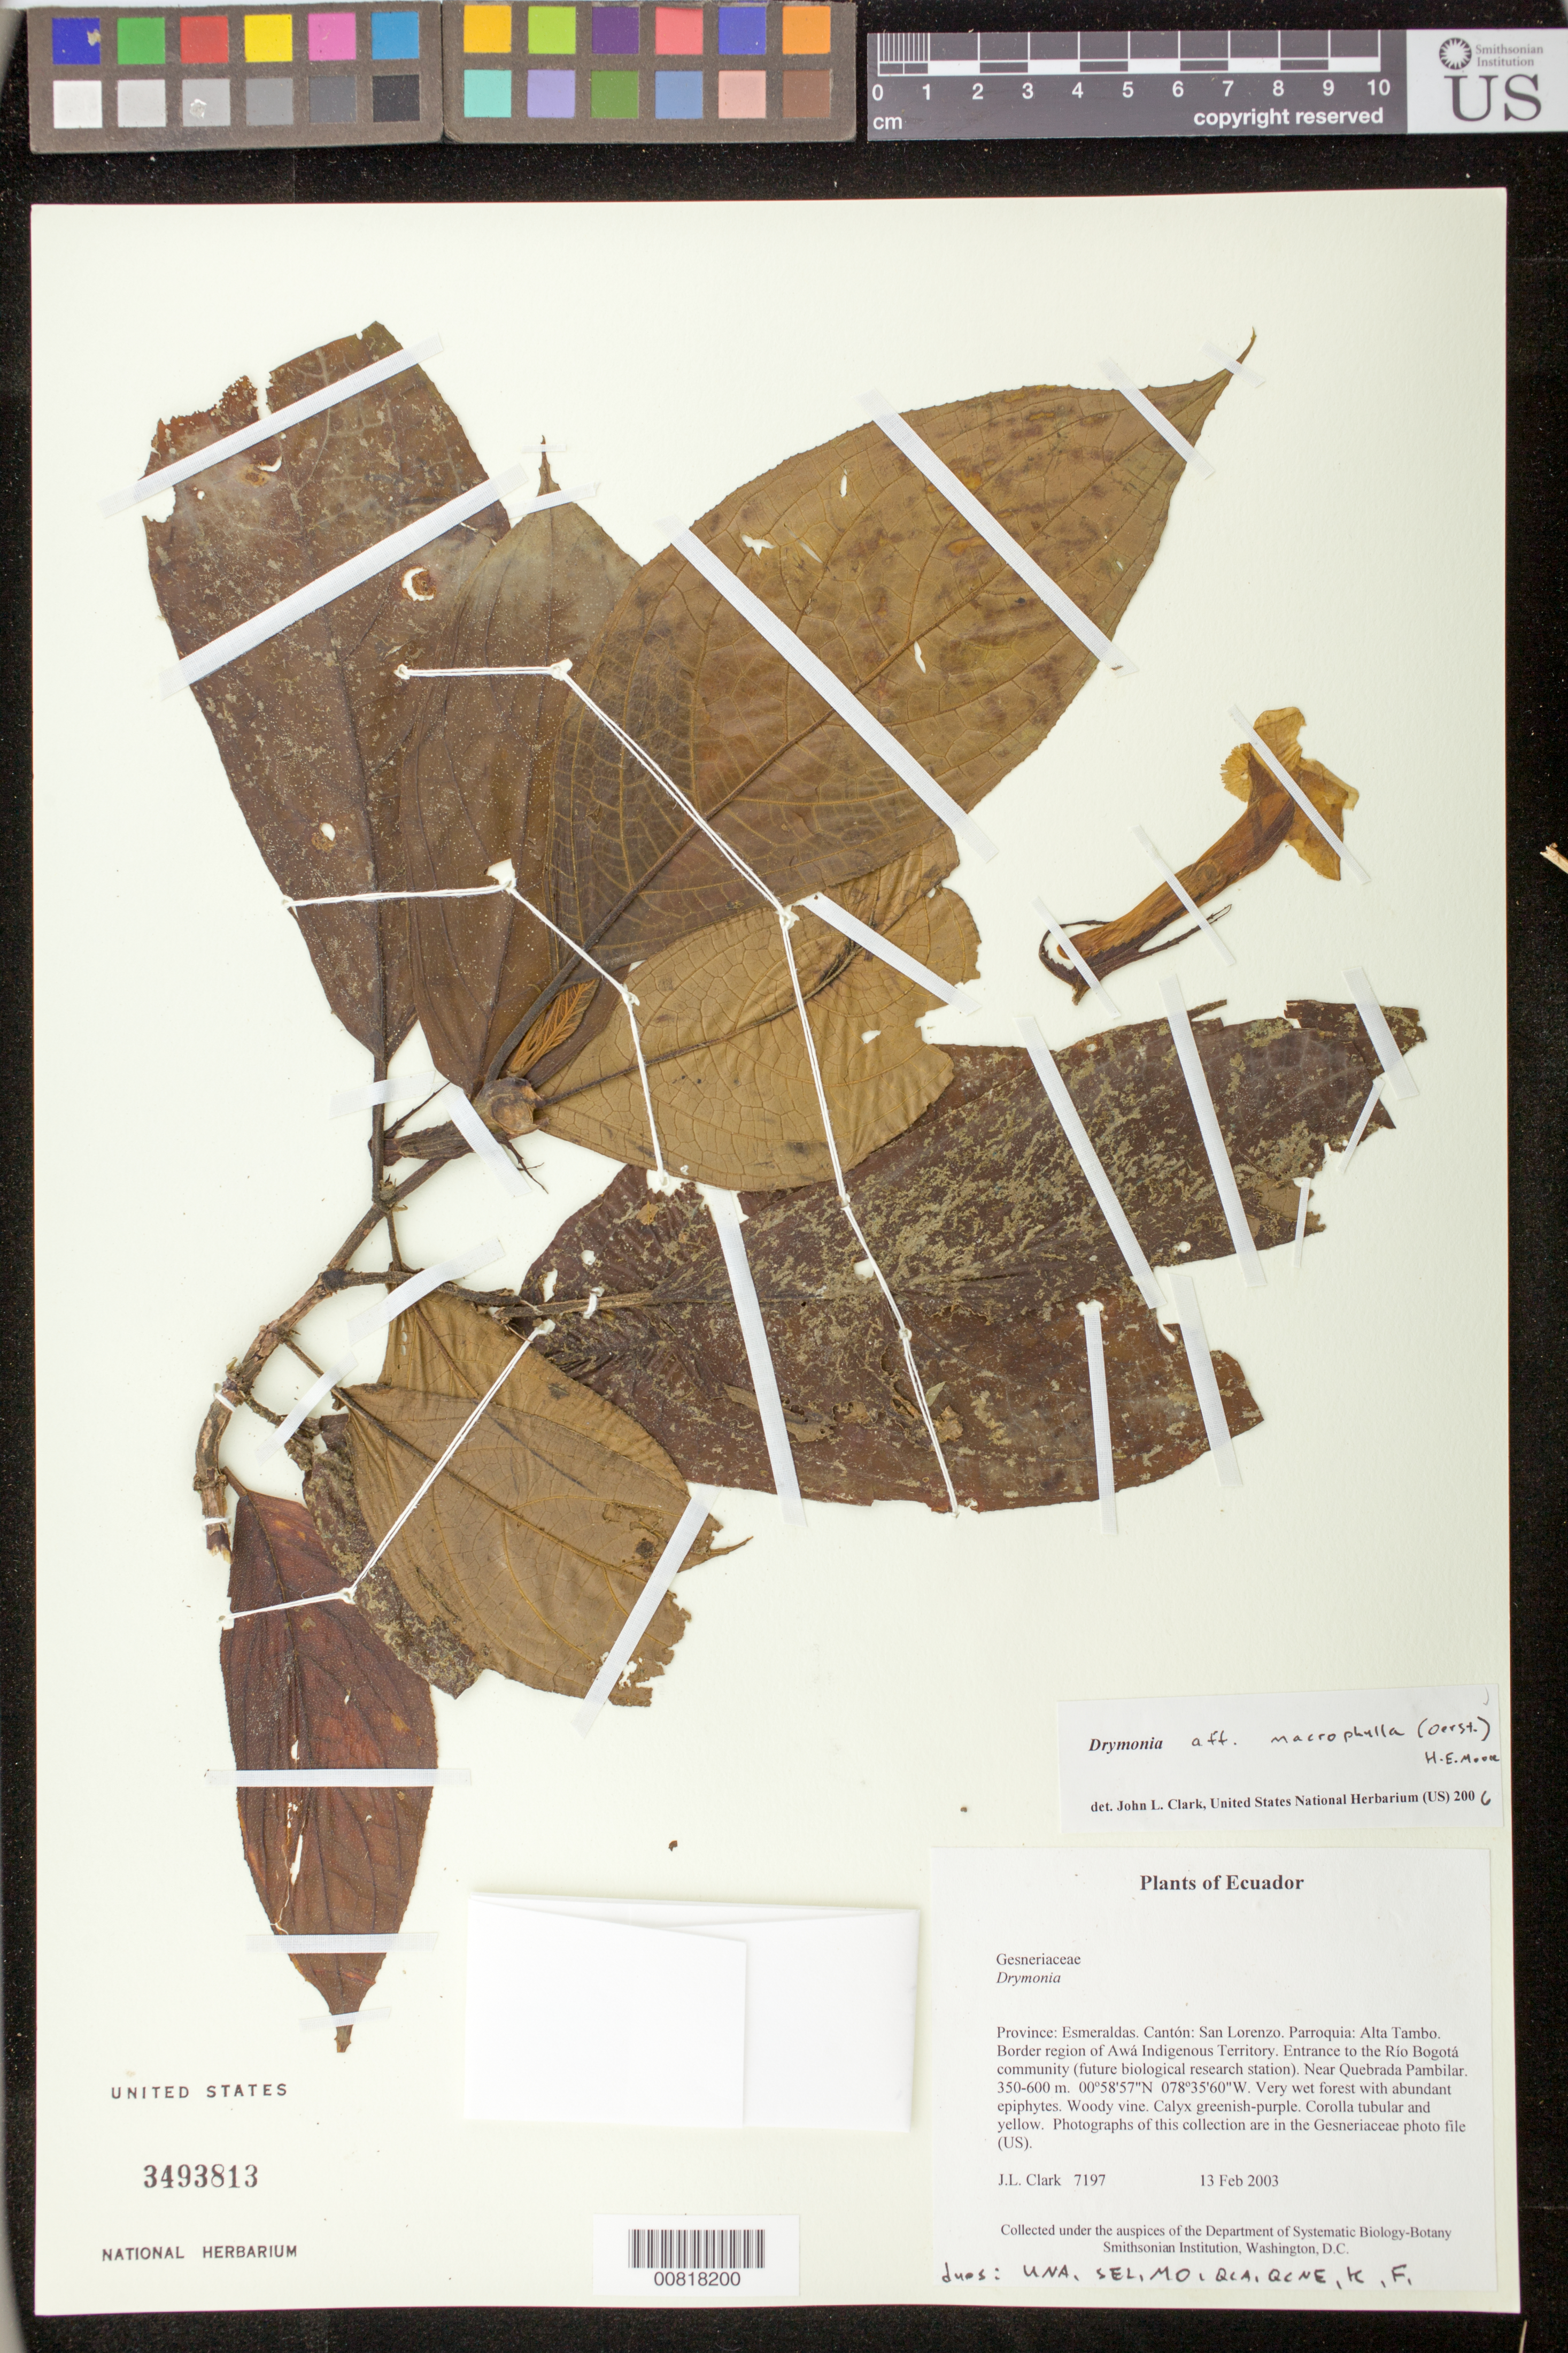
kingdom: Plantae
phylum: Tracheophyta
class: Magnoliopsida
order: Lamiales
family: Gesneriaceae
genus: Drymonia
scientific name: Drymonia longiflora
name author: J.L. Clark & Clavijo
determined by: Skog, Laurence E.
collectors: J. L. Clark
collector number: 7197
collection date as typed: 13 Feb 2003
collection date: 2003-02-13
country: Ecuador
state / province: Esmeraldas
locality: San Lorenzo. Parroquia: Alta Tambo. Border region of Awá Indigenous Territory. Entrance to the Río Bogotá community (future biological research station). Near Quebrada Pambilar.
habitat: Very wet forest with abundant epiphytes.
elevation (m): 350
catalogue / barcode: US 3493813